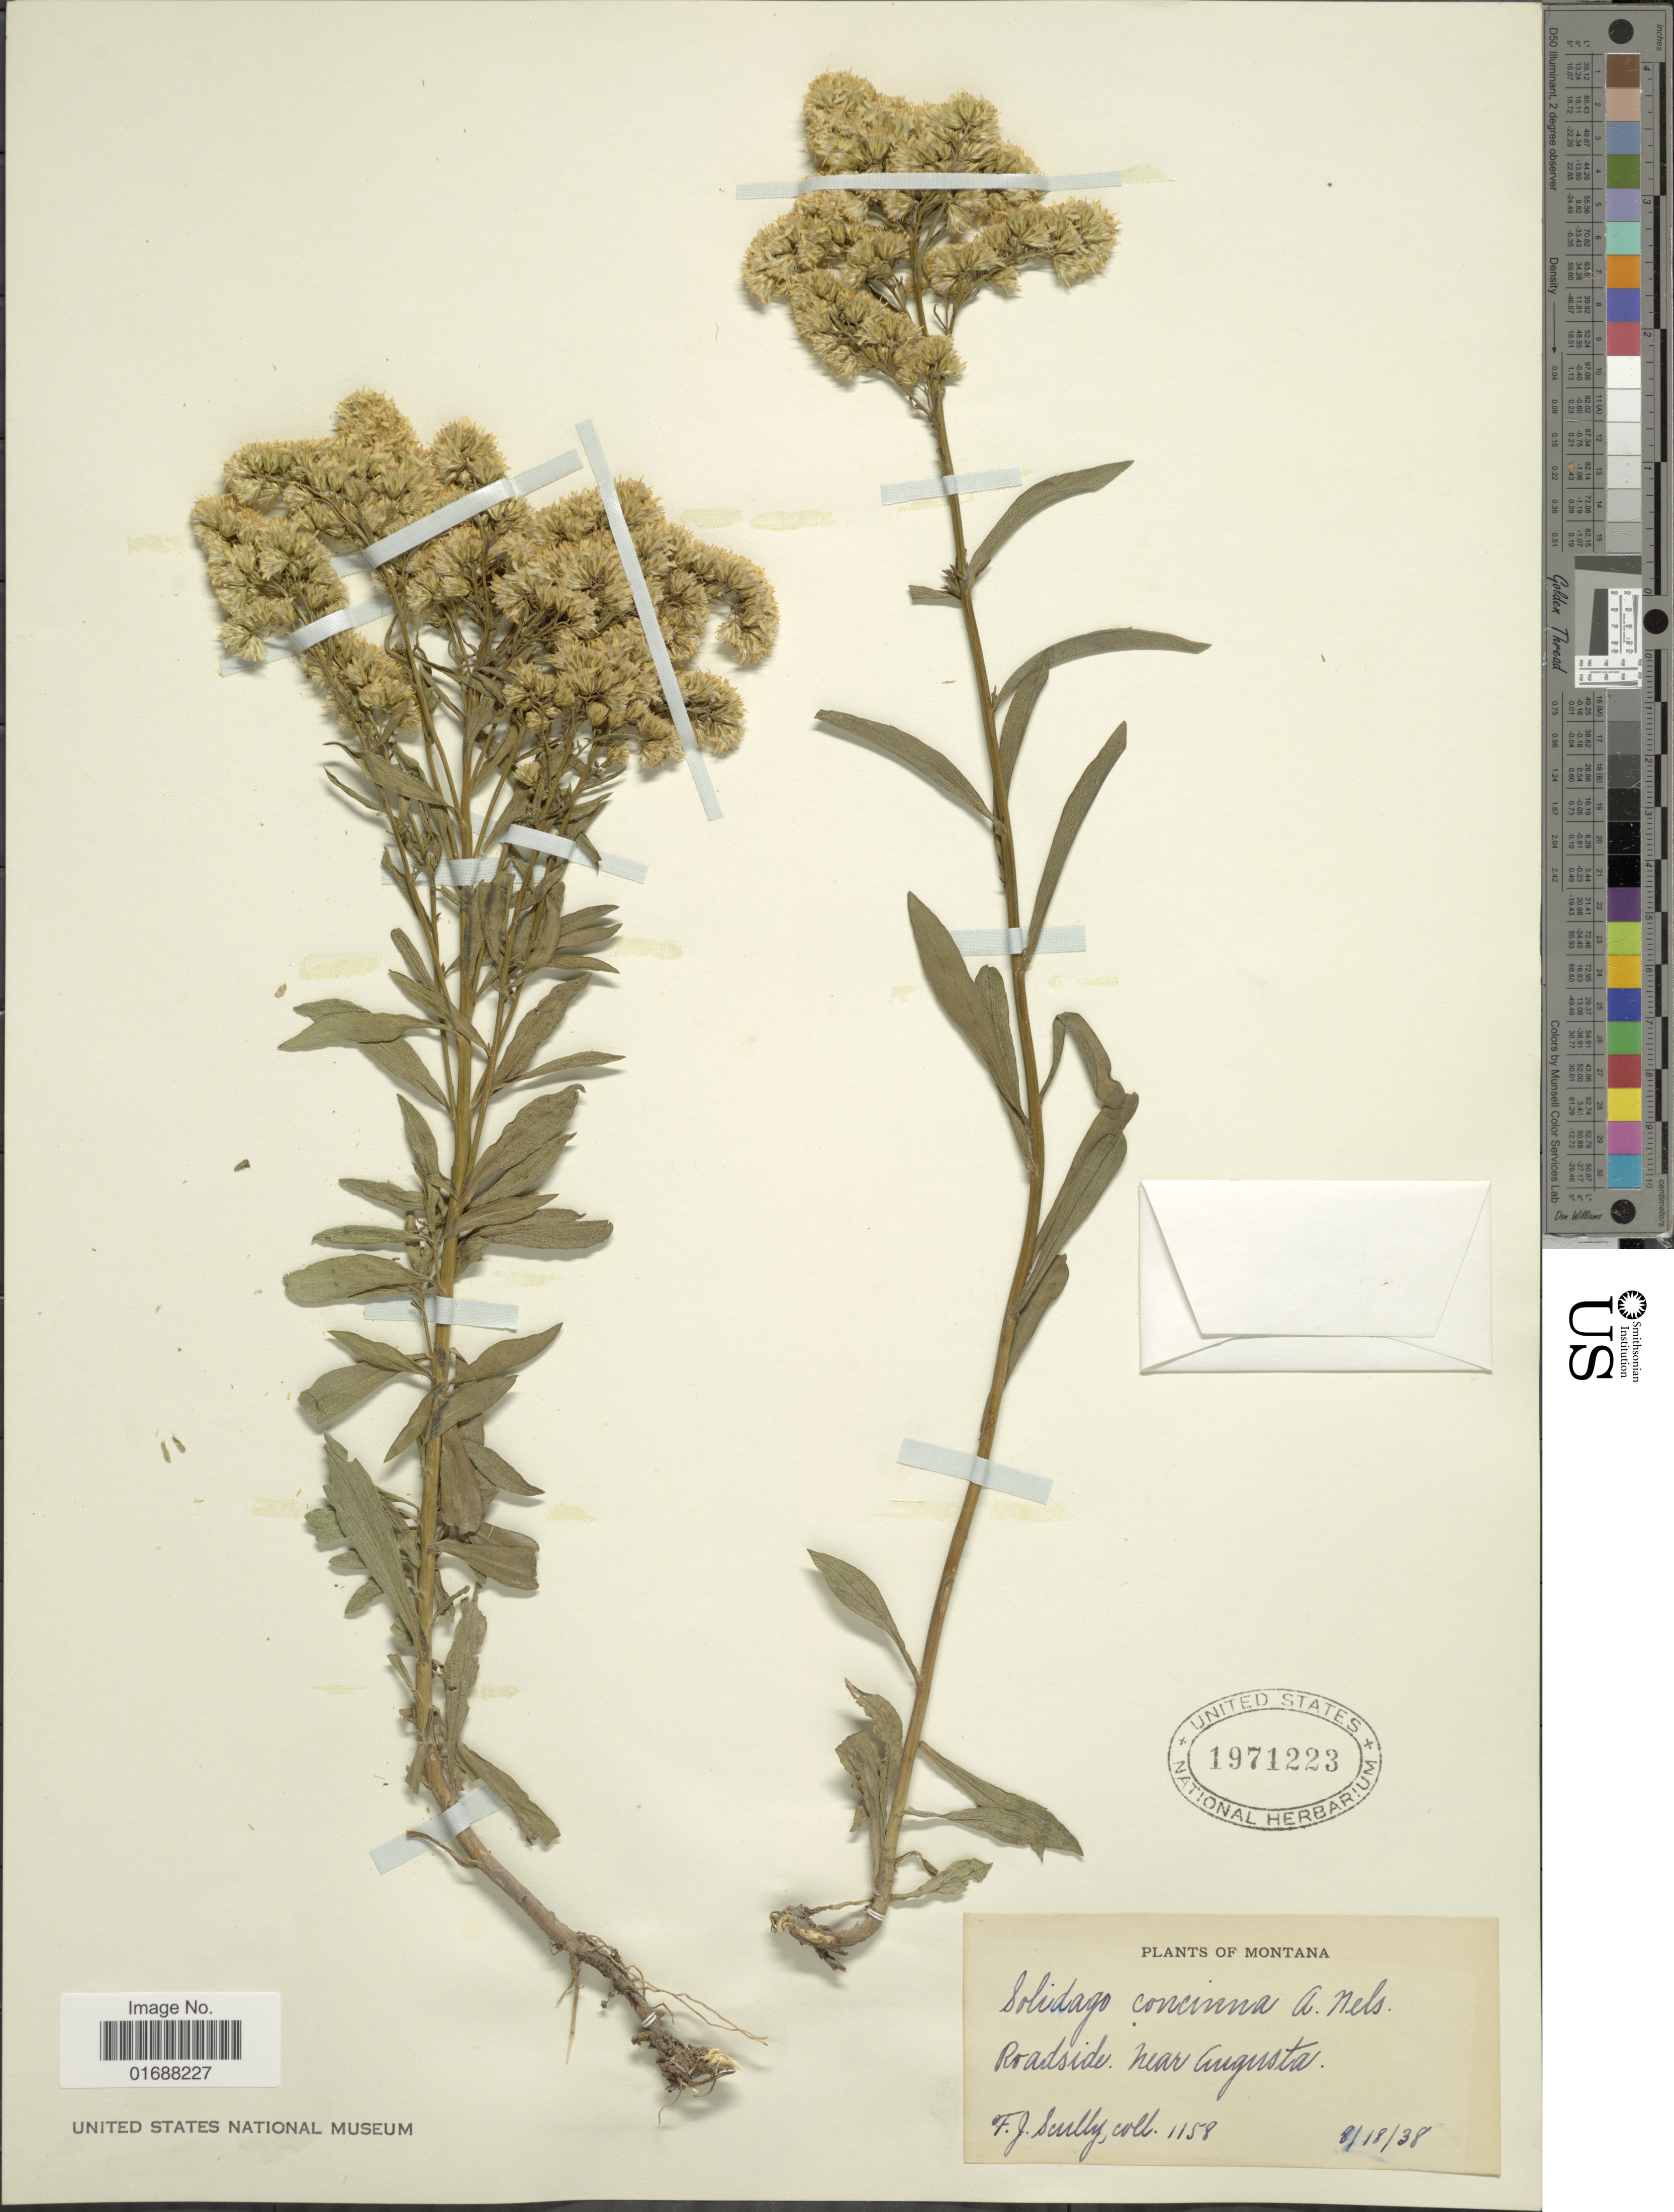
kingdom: Plantae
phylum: Tracheophyta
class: Magnoliopsida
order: Asterales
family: Asteraceae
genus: Solidago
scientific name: Solidago missouriensis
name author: Nutt.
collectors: F. Scully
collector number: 1158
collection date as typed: Transcribed d/m/y: 18/8/38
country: United States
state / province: Montana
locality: Roadside, Near Augusta.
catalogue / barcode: US 1871223